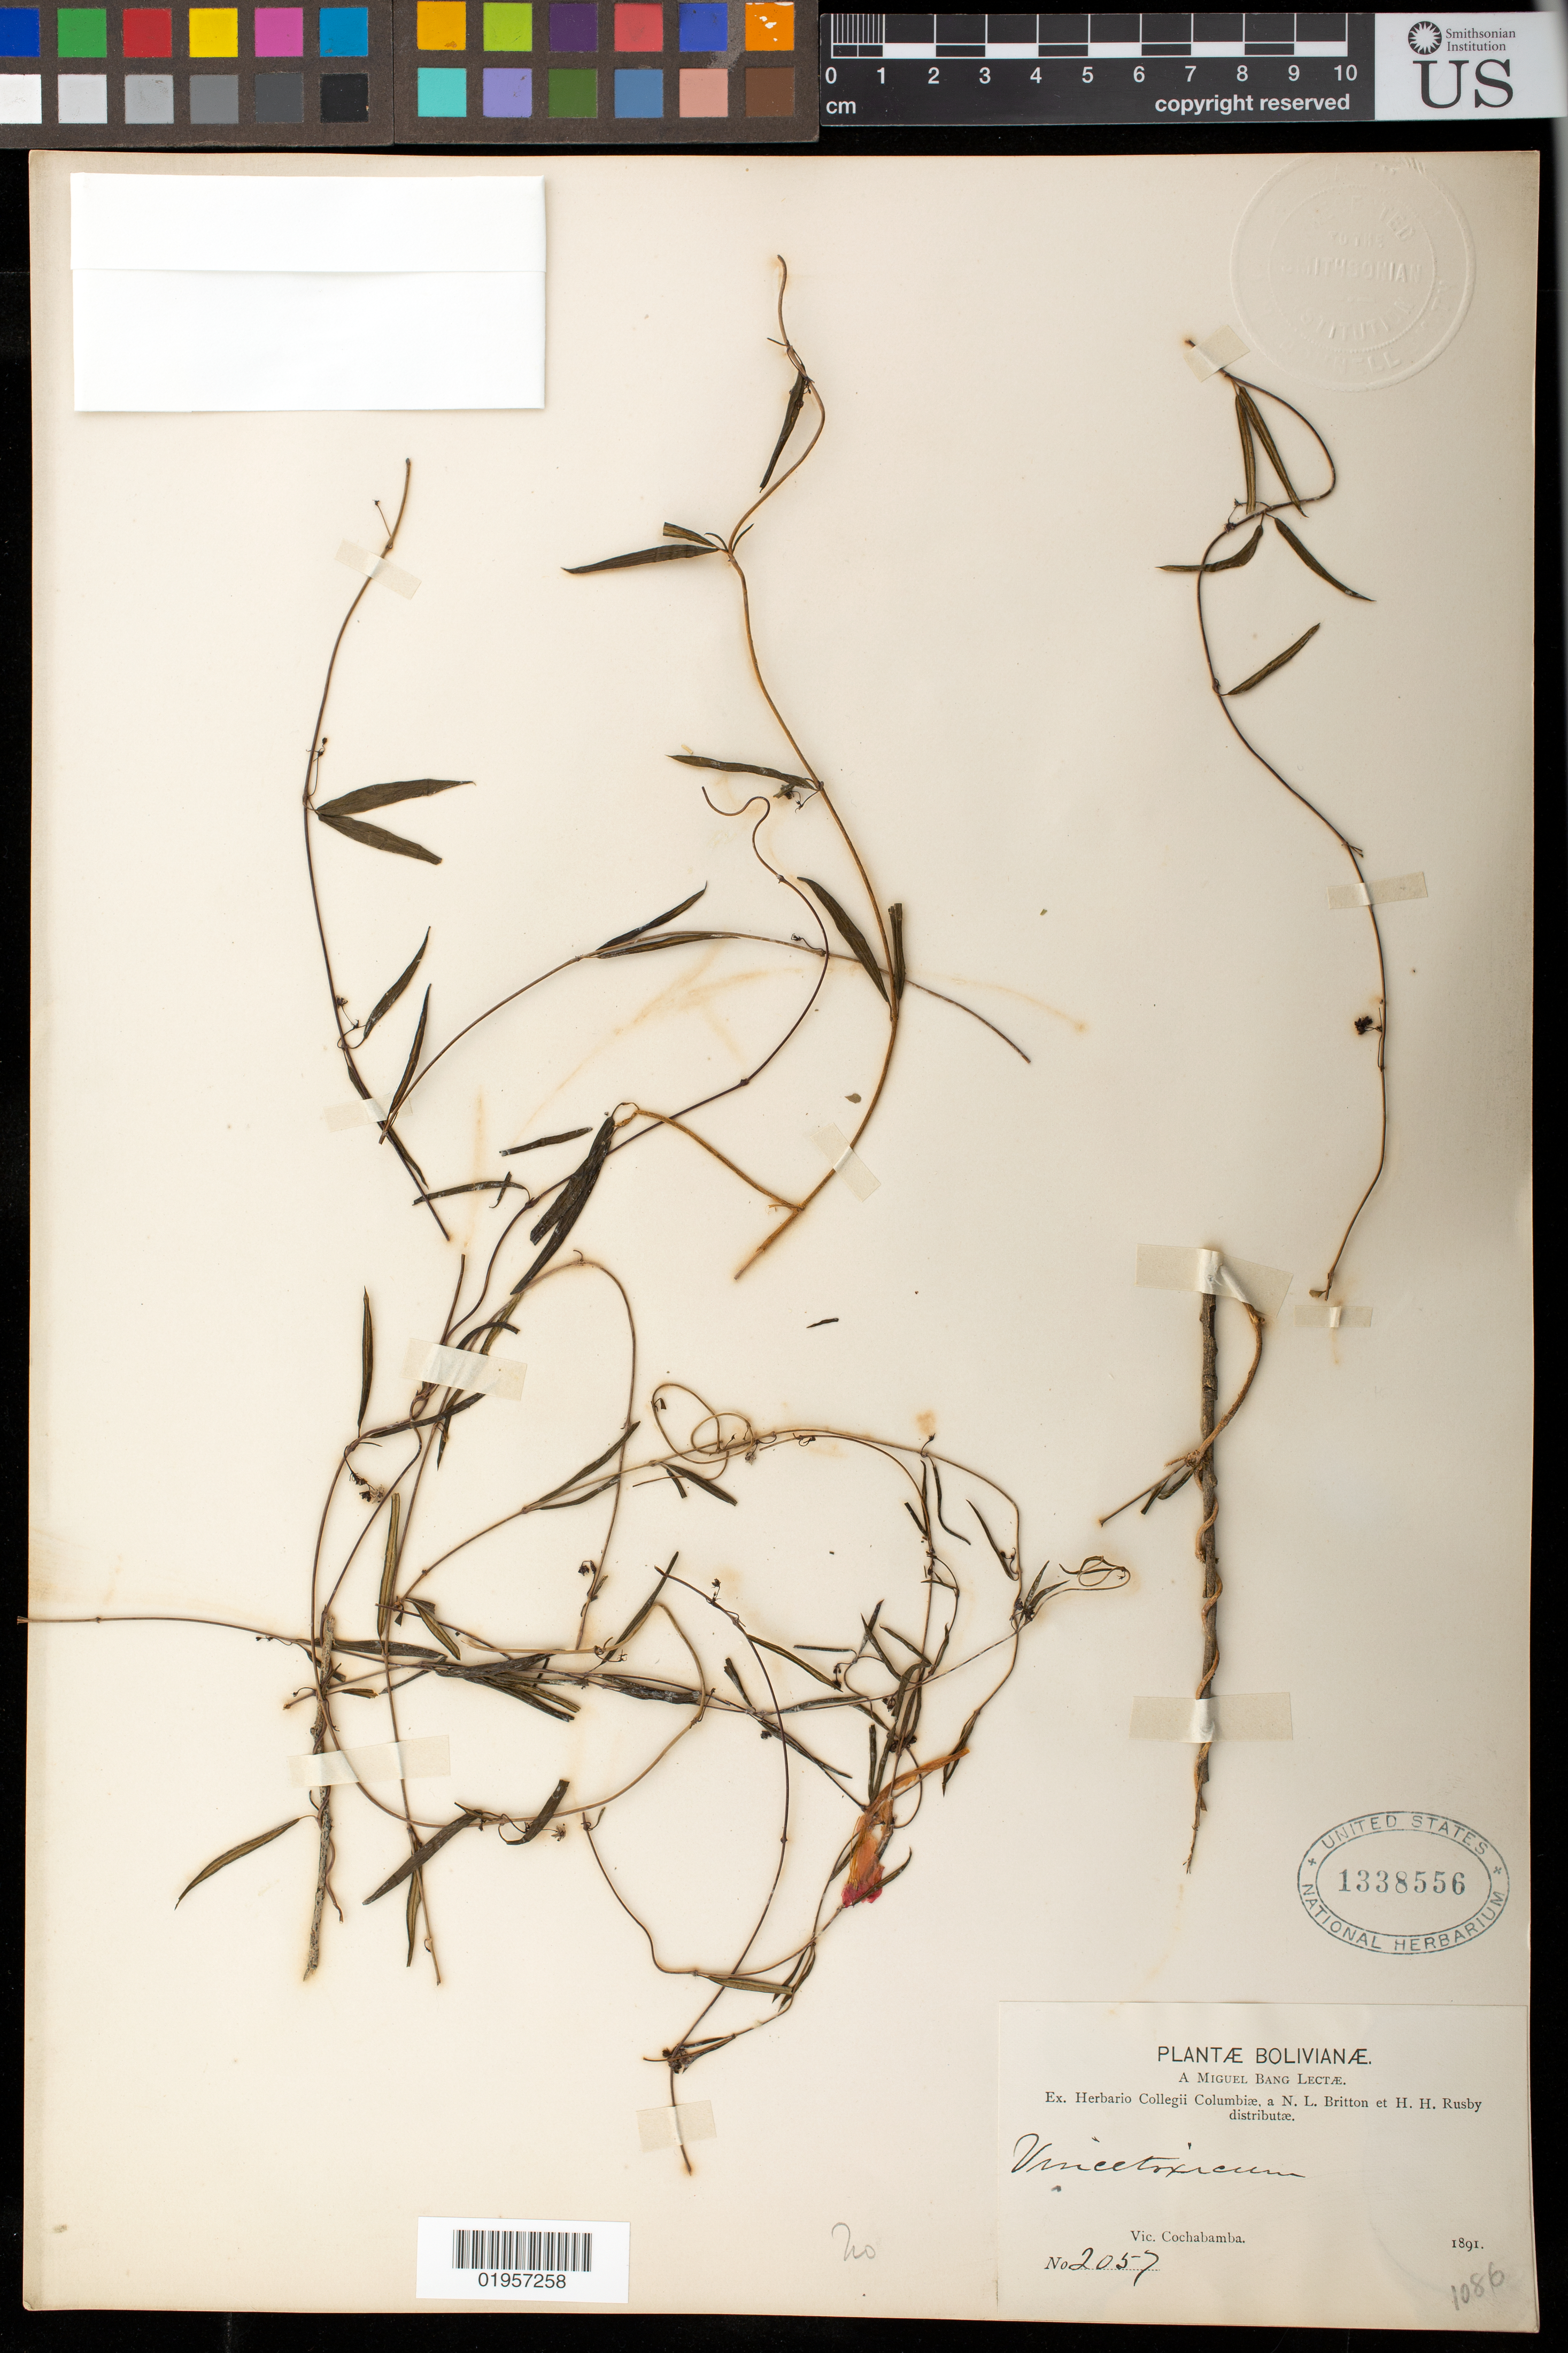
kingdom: Plantae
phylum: Tracheophyta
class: Magnoliopsida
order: Gentianales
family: Apocynaceae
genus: Vincetoxicum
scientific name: Vincetoxicum sp.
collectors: M. Bang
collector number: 2057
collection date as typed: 1891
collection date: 1891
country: Bolivia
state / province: Cochabamba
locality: Vic. Cochabamba.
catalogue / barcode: US 1338556